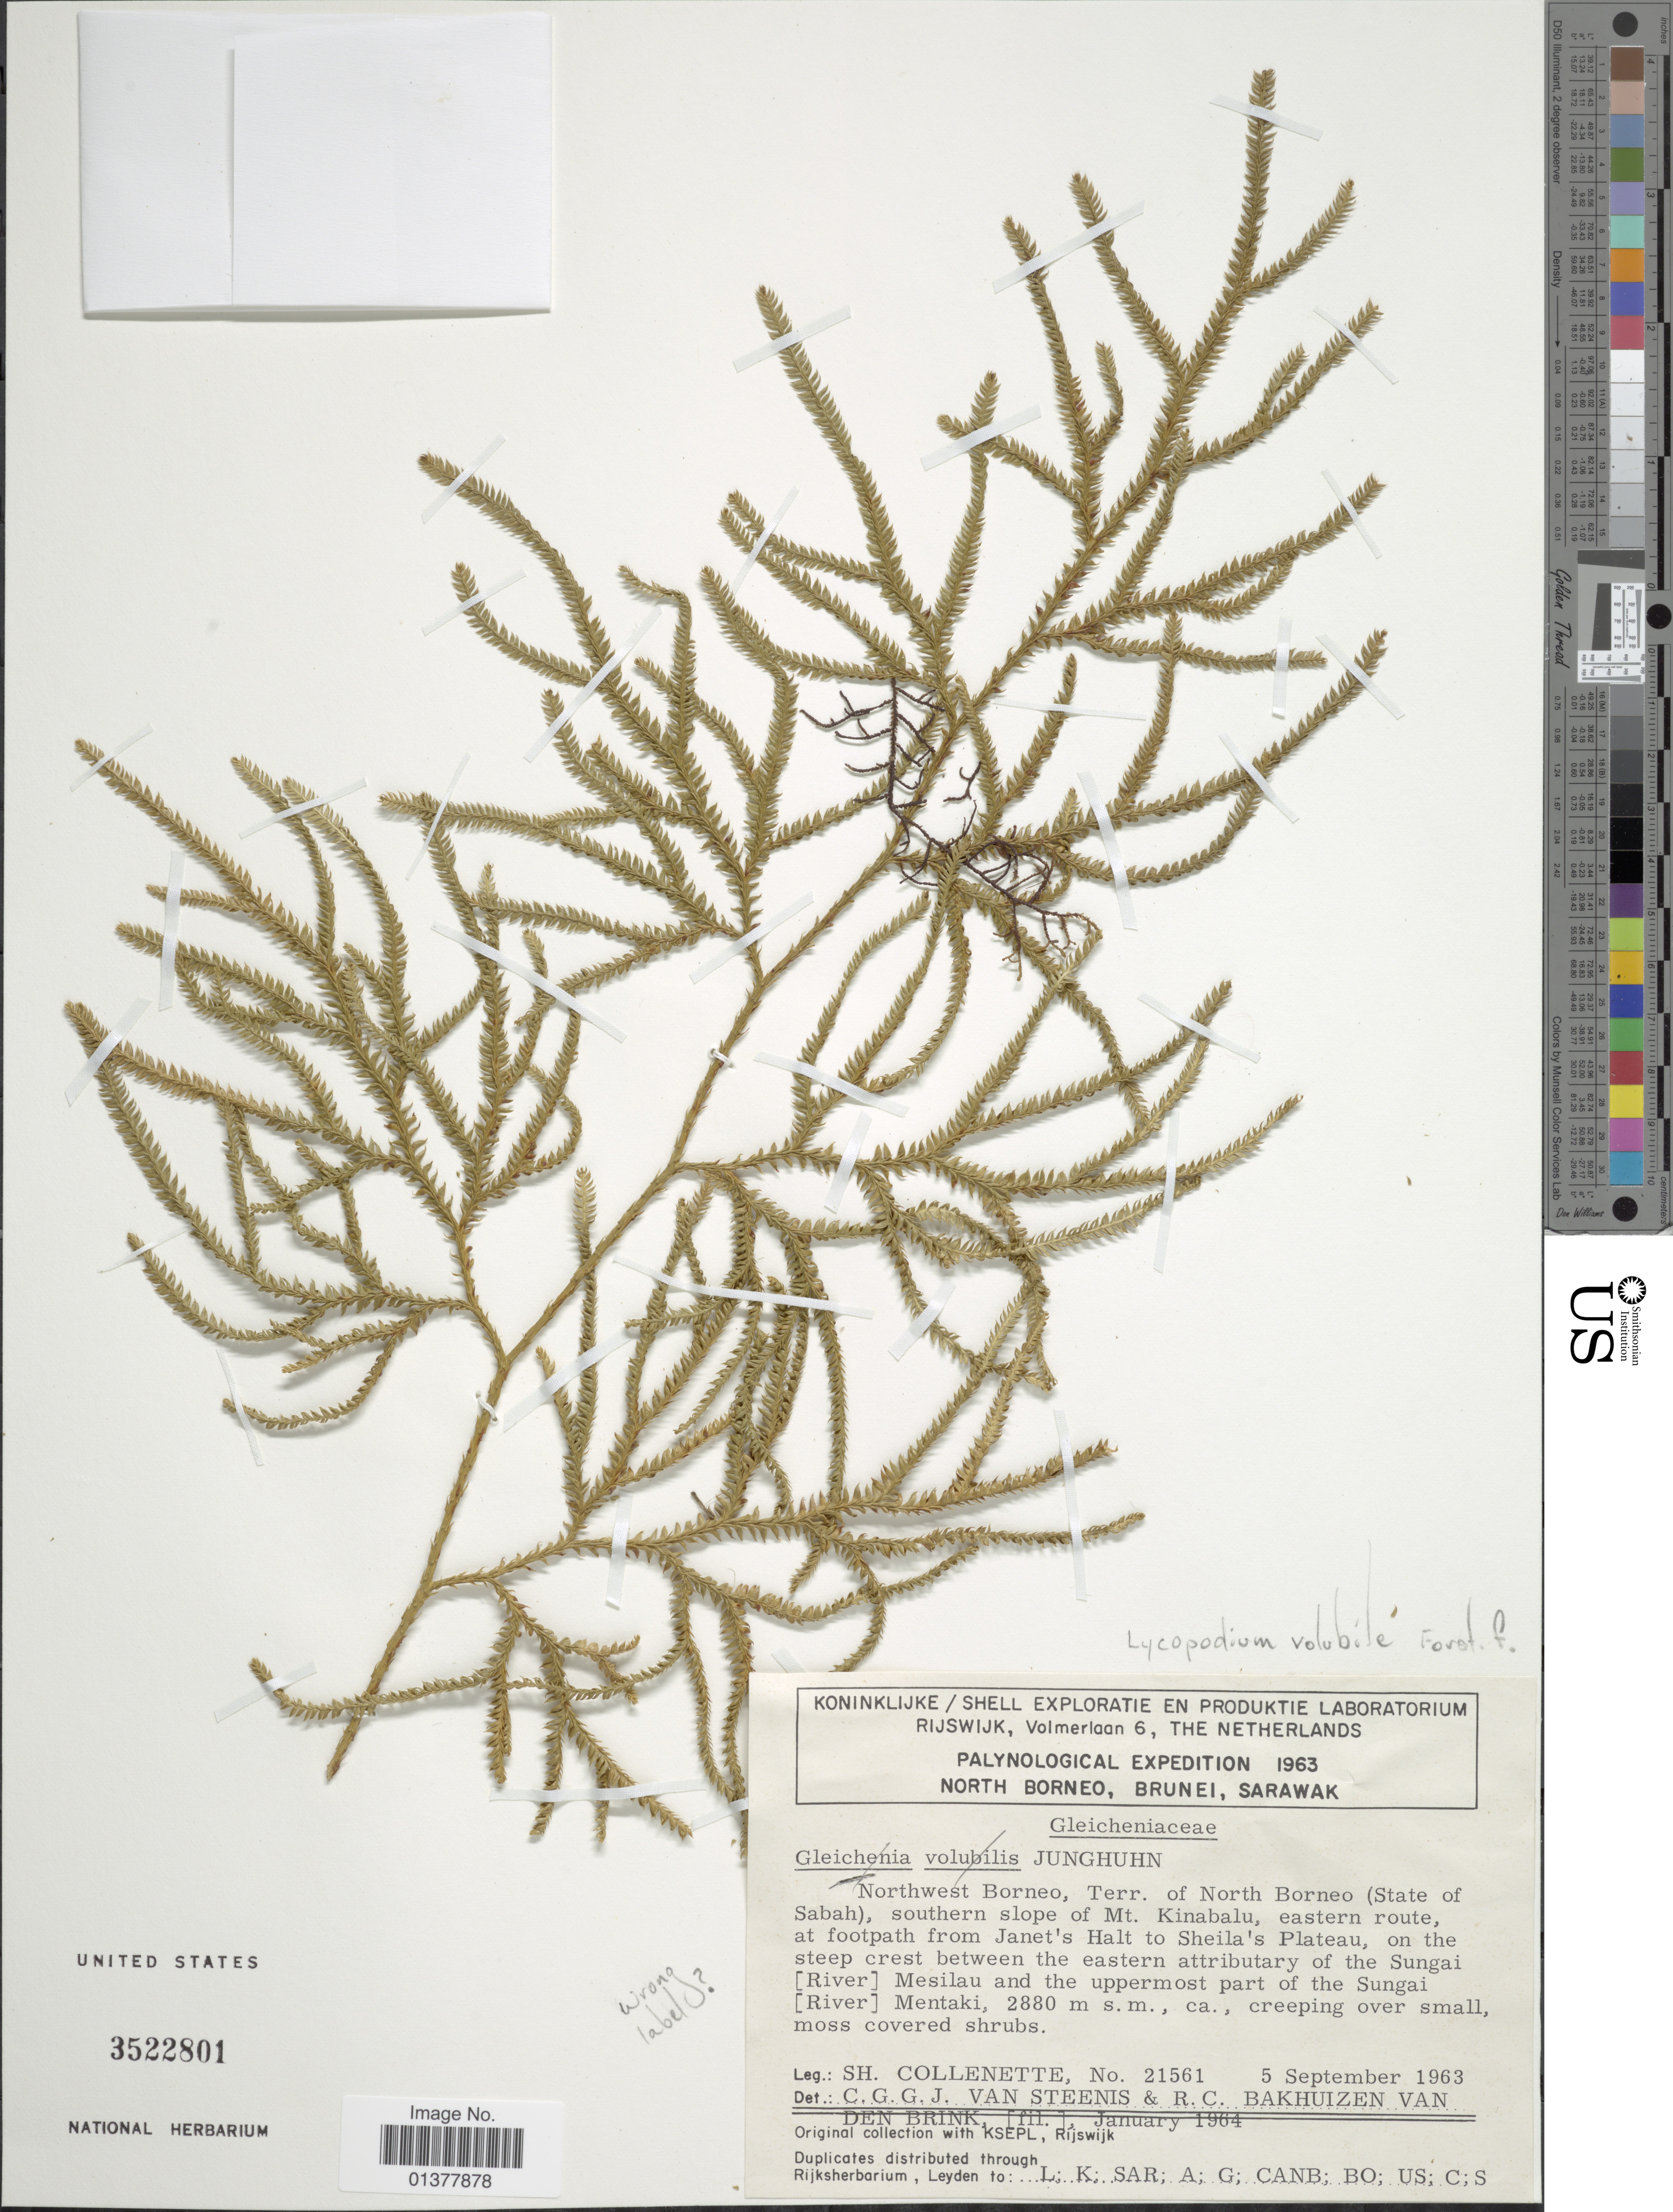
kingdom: Plantae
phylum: Tracheophyta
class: Lycopodiopsida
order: Lycopodiales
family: Lycopodiaceae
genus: Pseudodiphasium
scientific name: Pseudodiphasium volubile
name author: (G. Forst.) Holub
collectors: I. Collenette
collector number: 21561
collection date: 1963-09-05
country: Malaysia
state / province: Sabah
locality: Northwest Borneo, Terr. of North Borneo(State of Sabah), southern slope of Mt. Kinabalu, eastern route, at footpath from Janet's Halt to Sheila's Plateau, on the steep crest between the eastern atributary of the Sungai(river) Mesilau and the uppermost part of the Sungai (river) Mentaki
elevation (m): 2880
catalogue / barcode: US 3522801